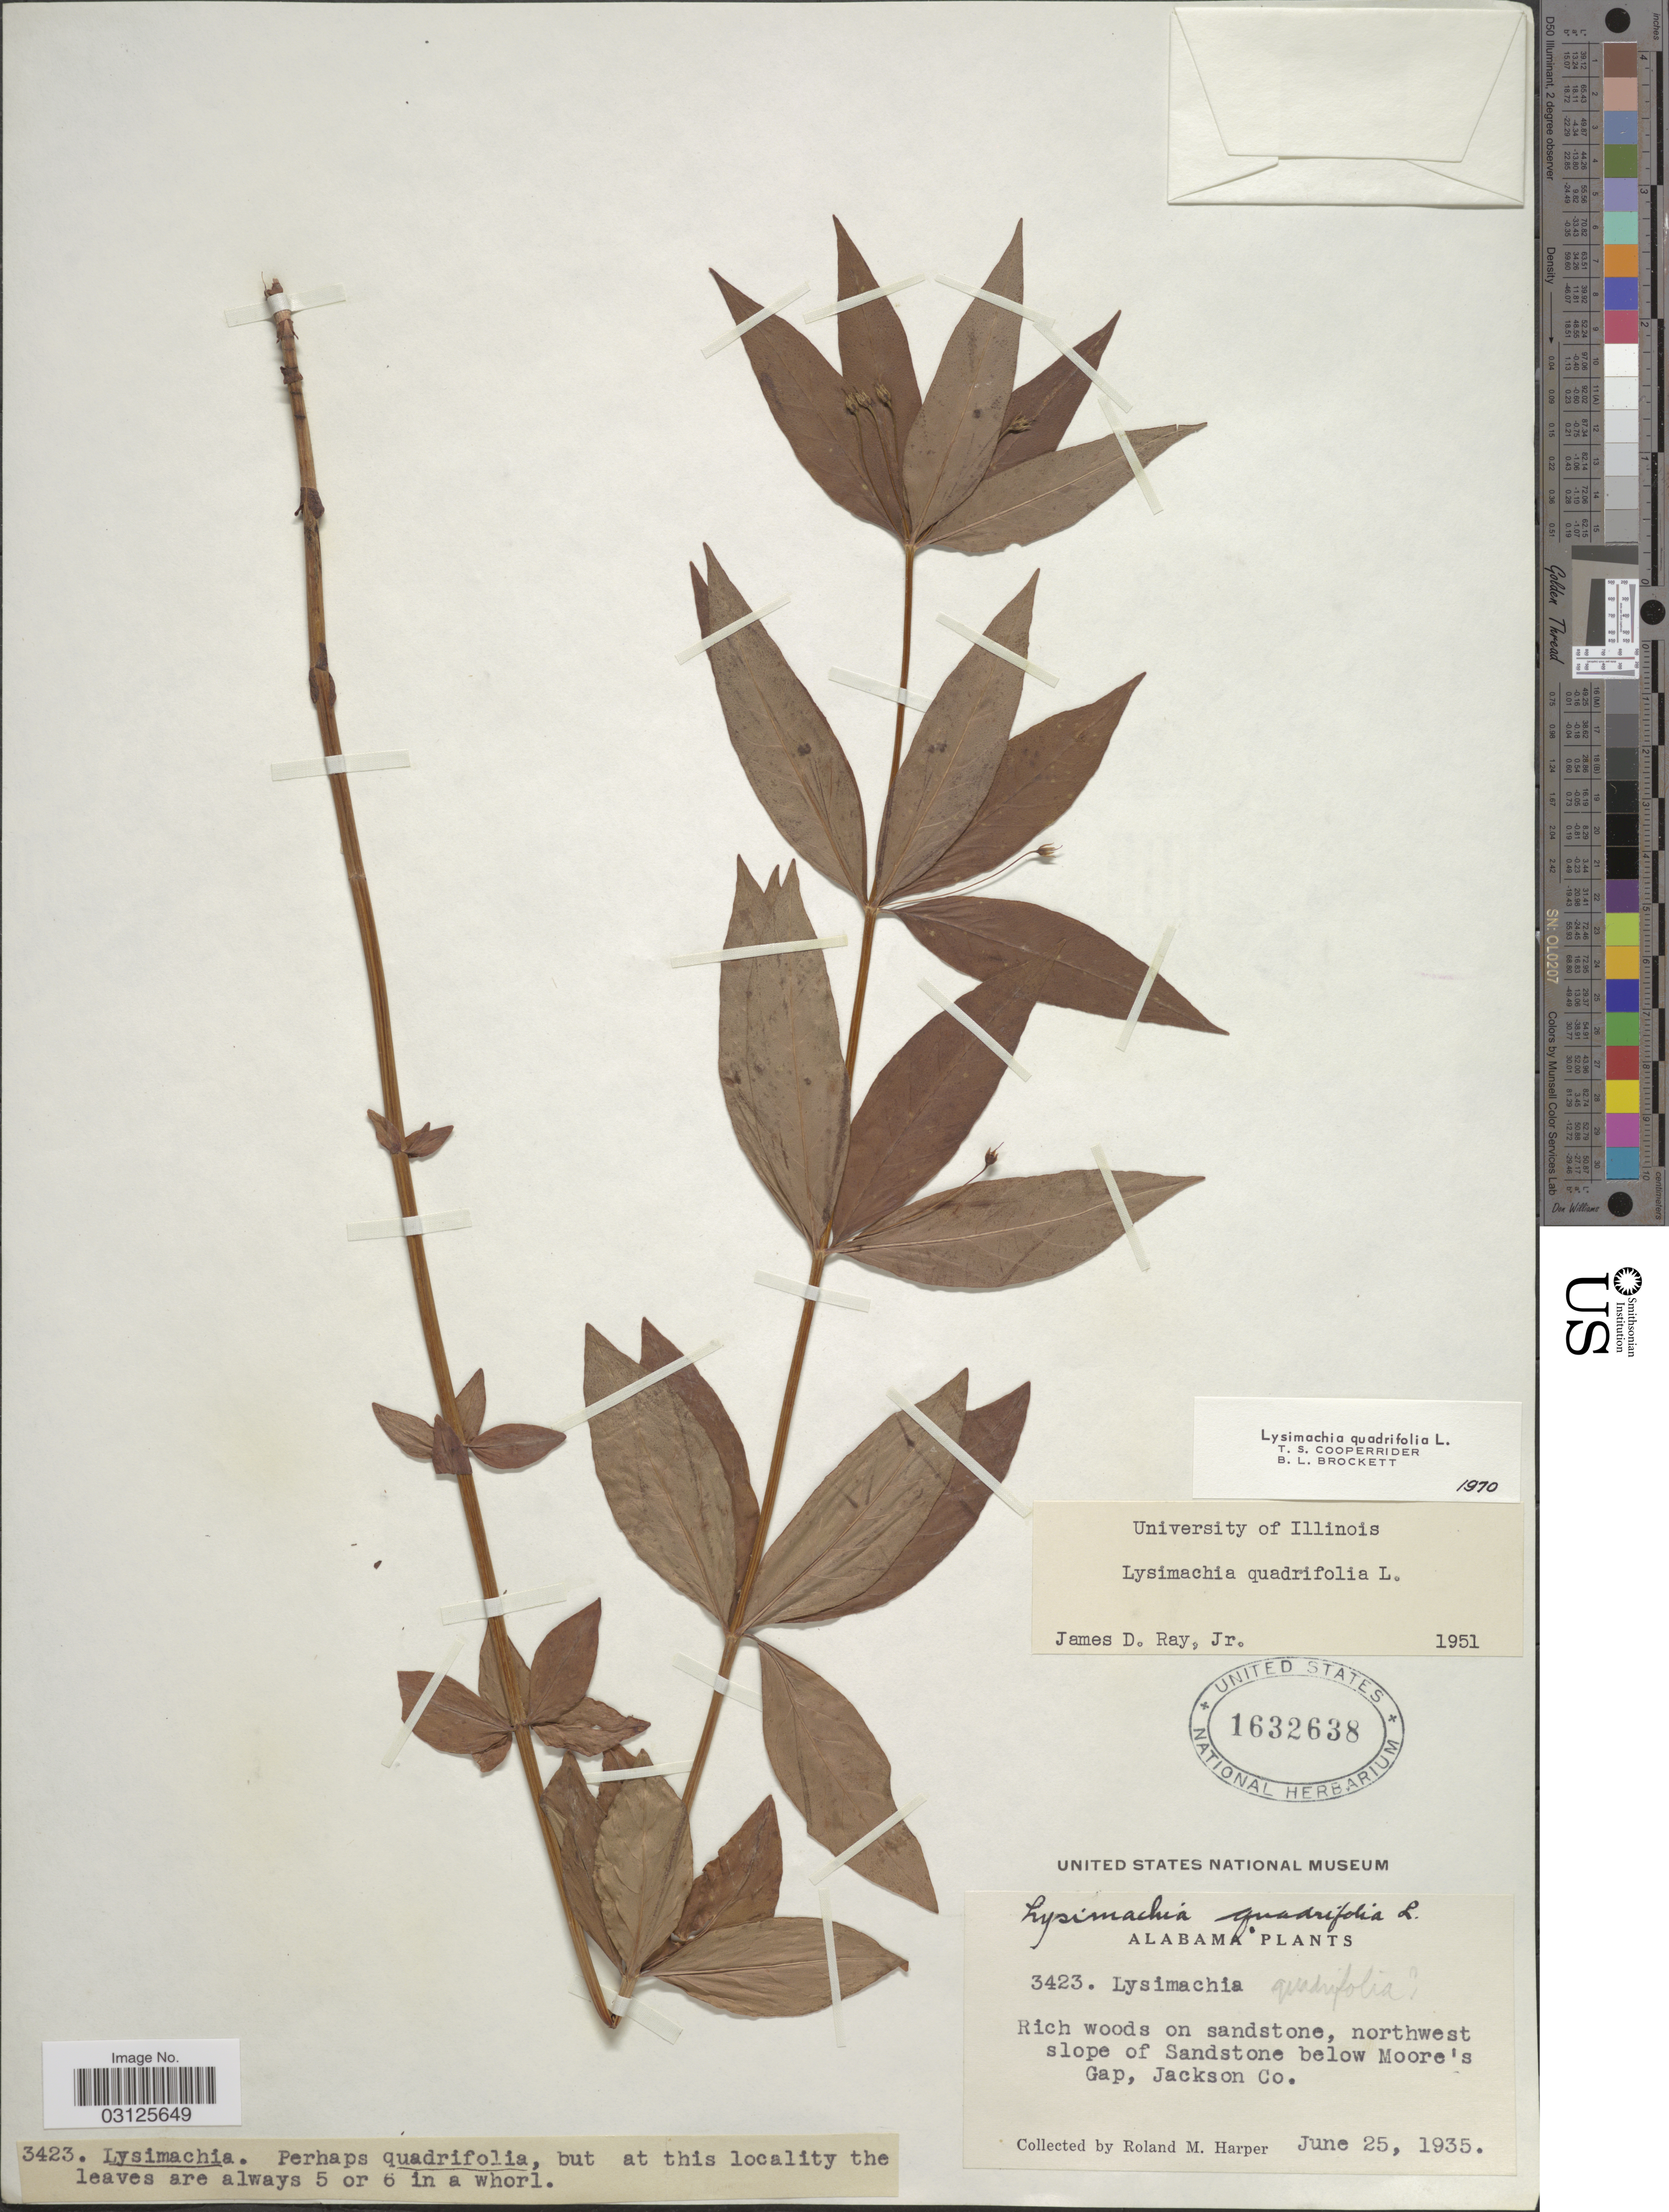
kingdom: Plantae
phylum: Tracheophyta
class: Magnoliopsida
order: Ericales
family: Primulaceae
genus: Lysimachia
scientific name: Lysimachia quadrifolia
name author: L.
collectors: R. M. Harper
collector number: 3423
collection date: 1935-06-25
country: United States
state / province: Alabama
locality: Northwest slope of Sandstone below Moore's Gap, Jackson Co.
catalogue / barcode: US 1632638